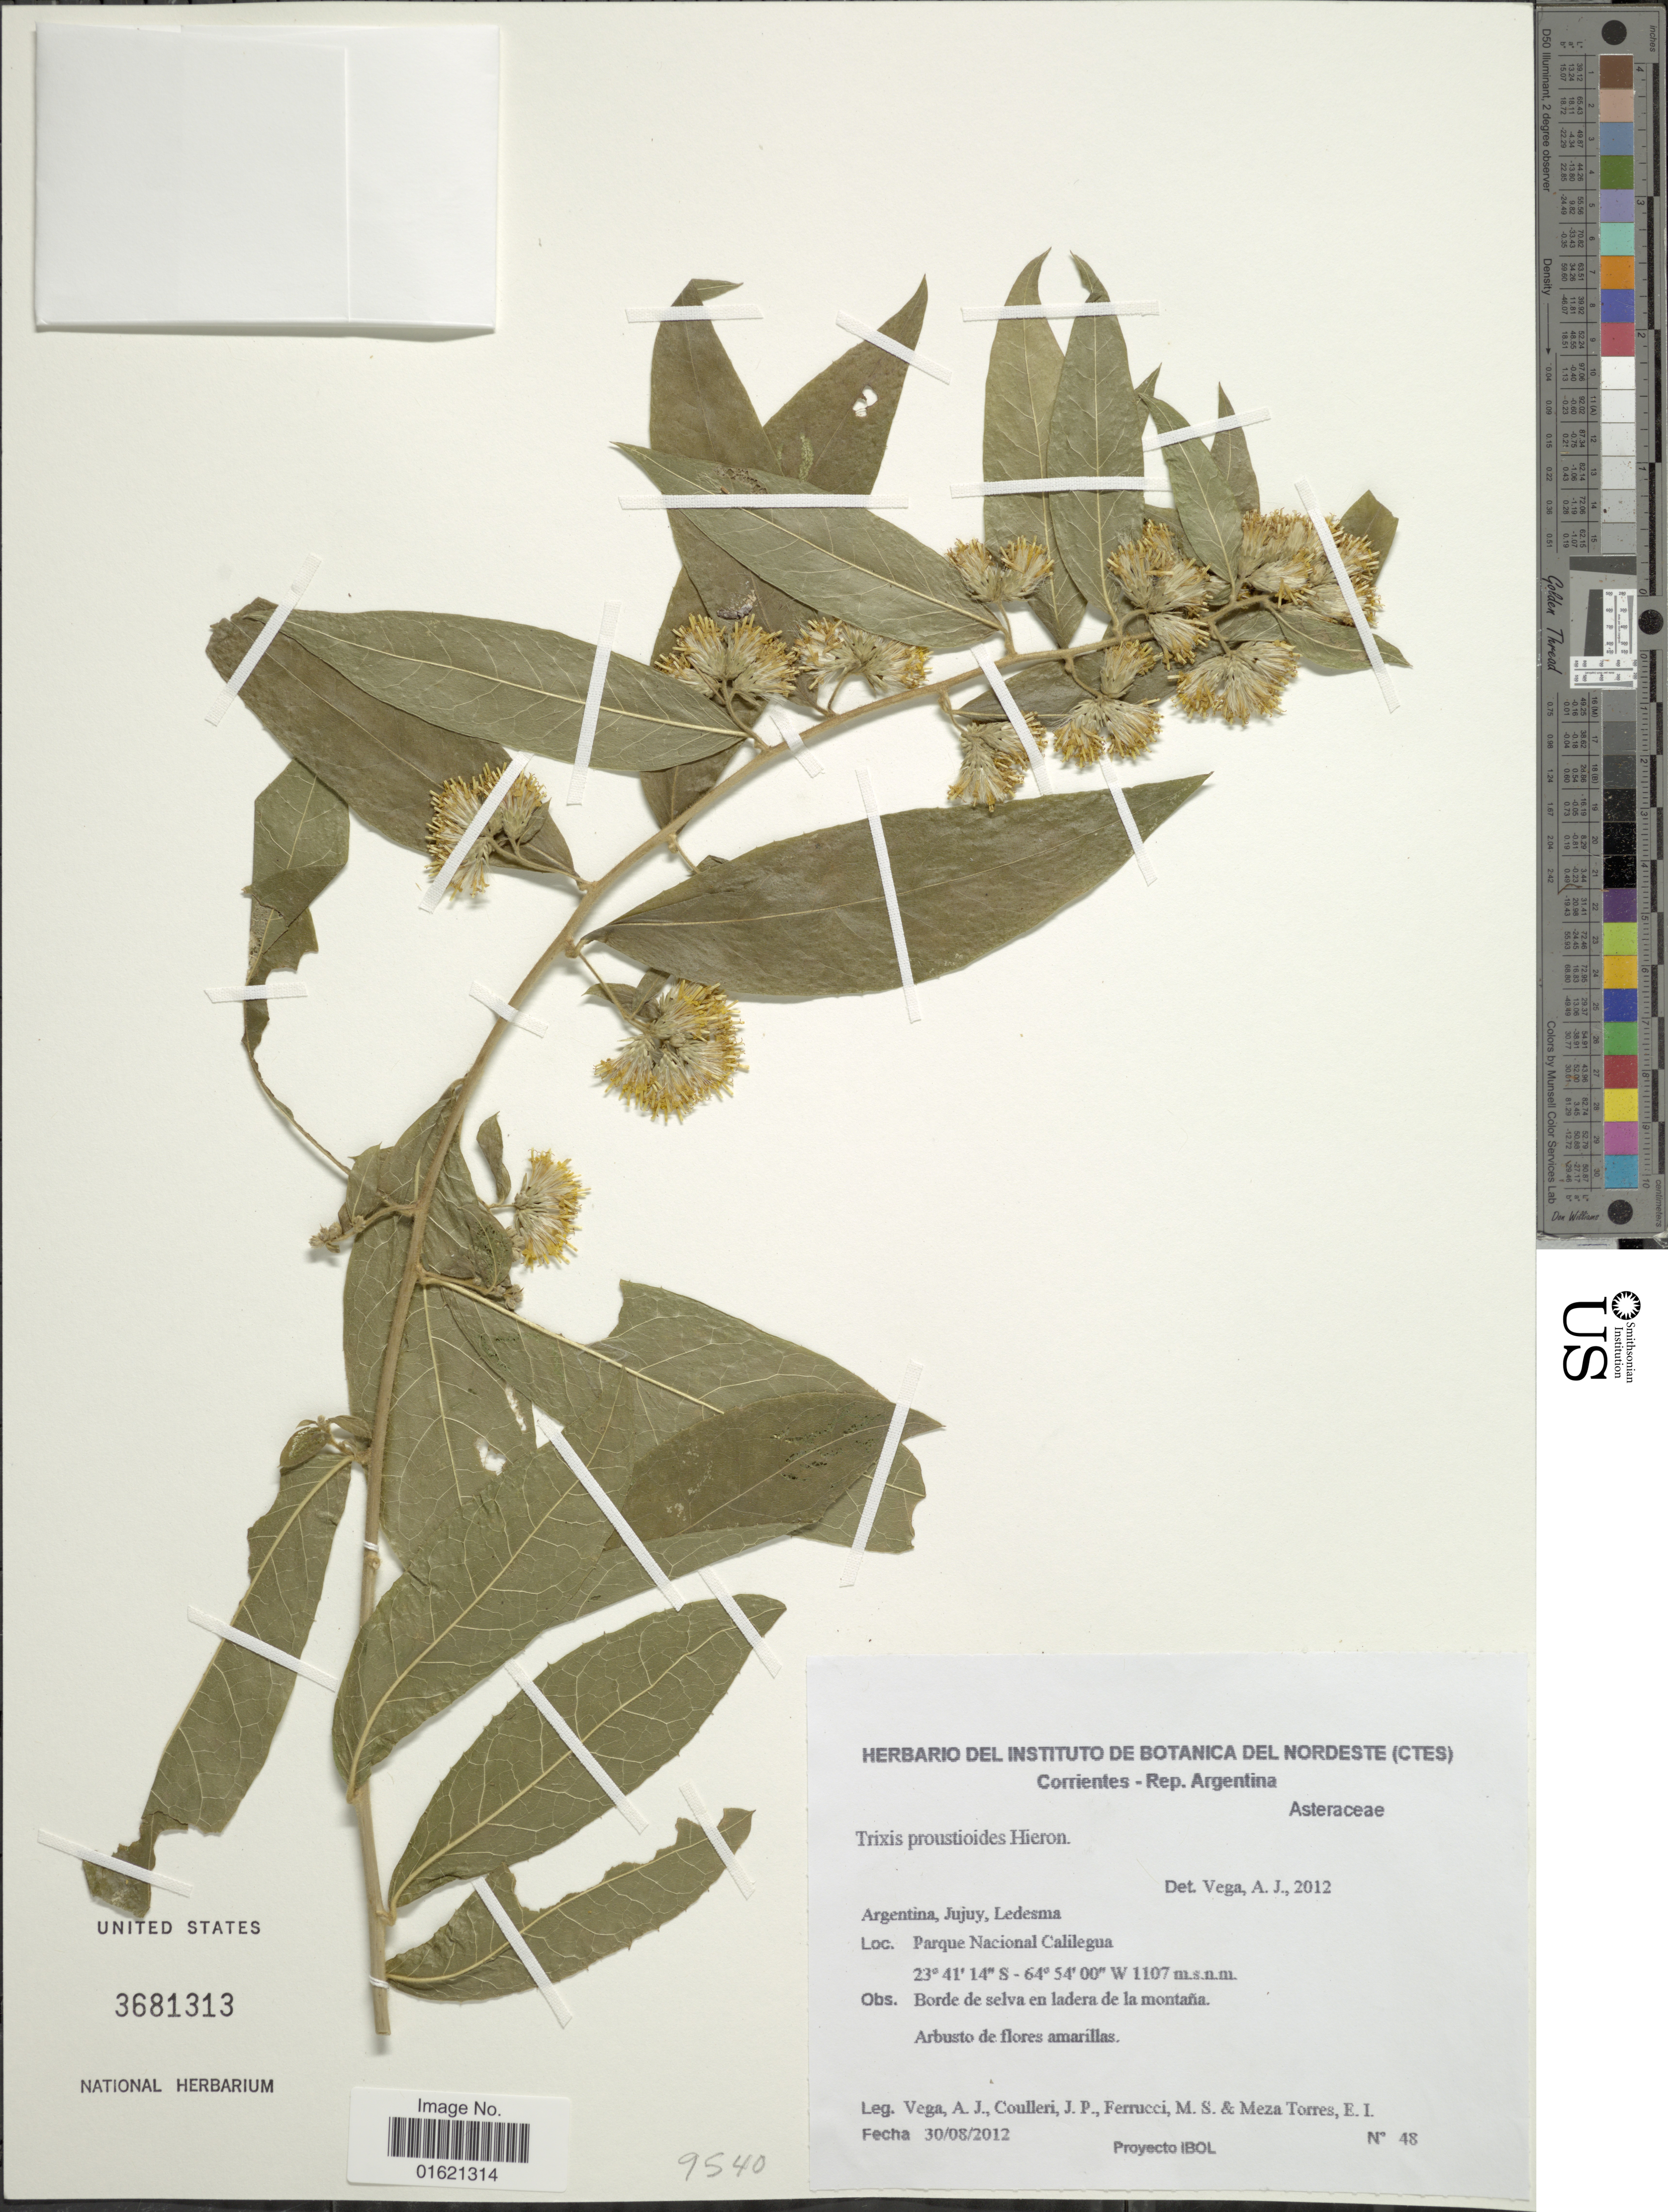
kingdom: Plantae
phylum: Tracheophyta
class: Magnoliopsida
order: Asterales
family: Asteraceae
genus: Trixis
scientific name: Trixis proustioides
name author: Hieron.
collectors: A. Vega, J. Coulleri, M. S. Ferrucci, M. Torres & et al.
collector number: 48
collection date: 2012-08-30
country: Argentina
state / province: Jujuy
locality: Jujuy, Ledesma. Parque Nacional Calilegua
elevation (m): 1107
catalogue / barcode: US 3681313